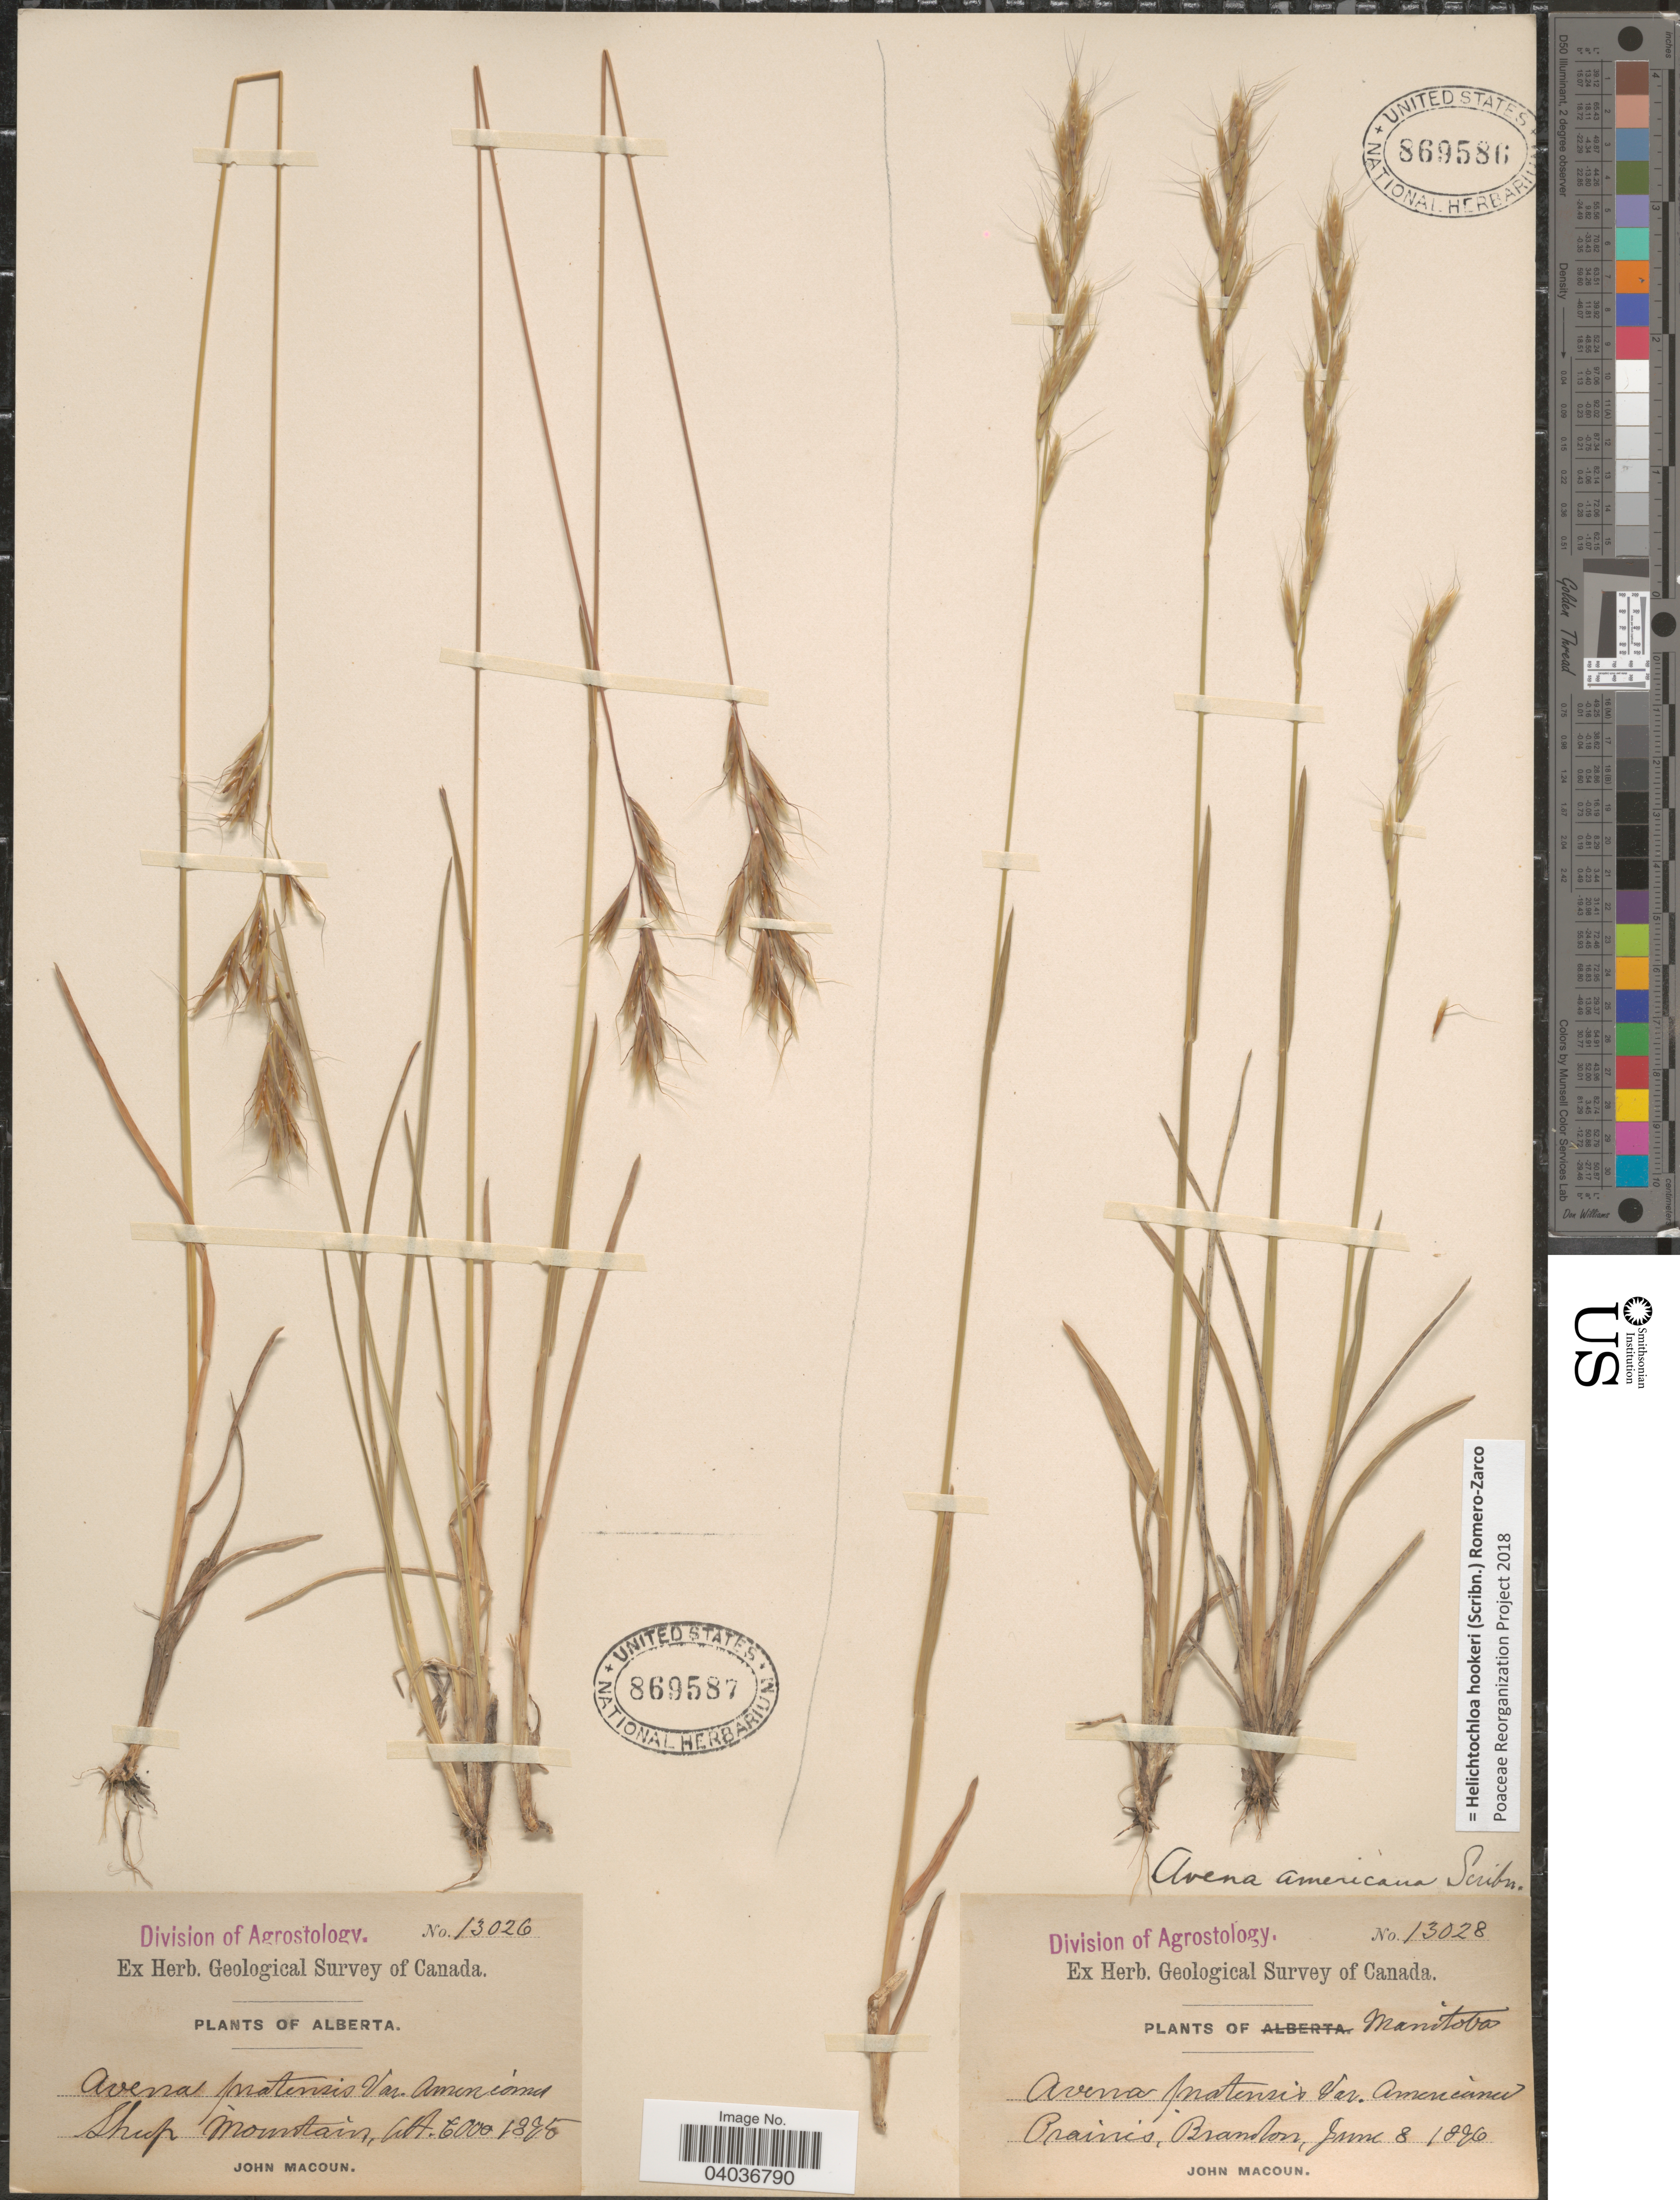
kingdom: Plantae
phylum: Tracheophyta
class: Liliopsida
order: Poales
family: Poaceae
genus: Helictochloa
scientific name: Helictochloa hookeri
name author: (Scribn.) Romero Zarco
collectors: J. Macoun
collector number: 13026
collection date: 1895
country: Canada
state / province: Alberta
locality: Sheep Mountain.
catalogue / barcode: US 869587